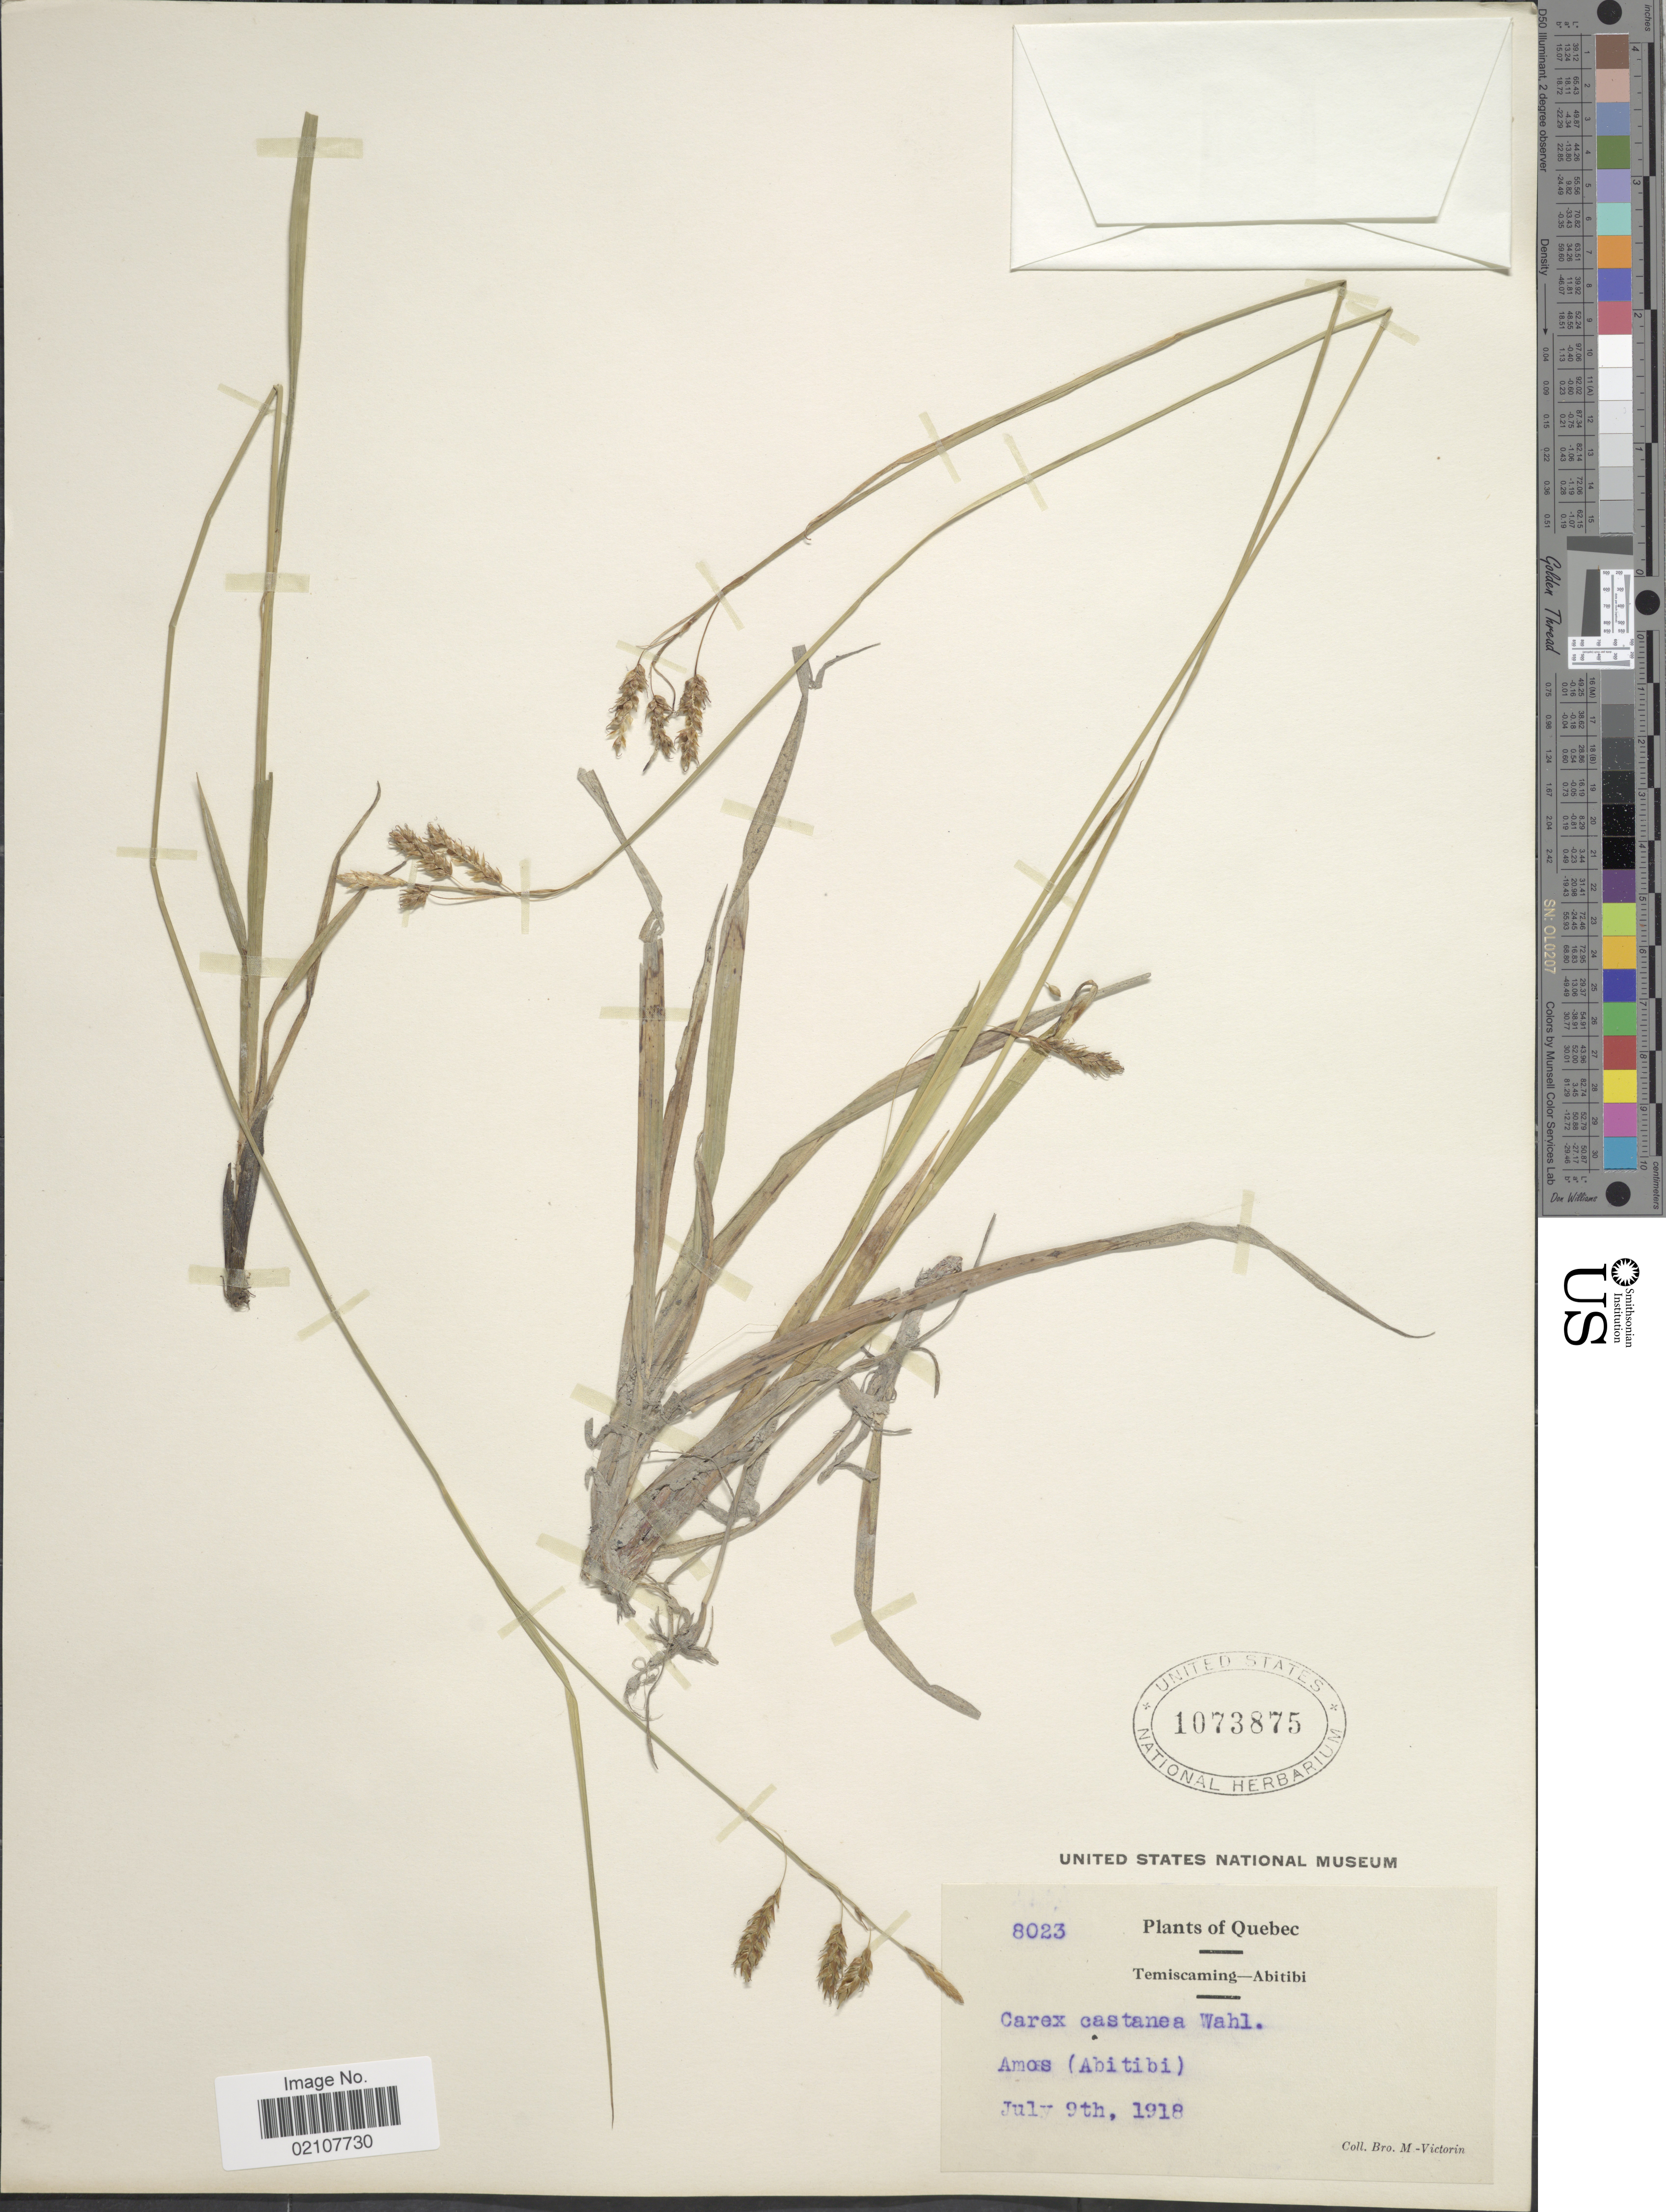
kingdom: Plantae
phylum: Tracheophyta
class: Liliopsida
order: Poales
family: Cyperaceae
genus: Carex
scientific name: Carex castanea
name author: Wahlenb.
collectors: Fr. Marie-Victorin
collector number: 8023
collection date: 1918-07-09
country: Canada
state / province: Quebec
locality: Quebec, Amos ( Abitibi). temiscaming - Abitibi.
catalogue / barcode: US 1073875